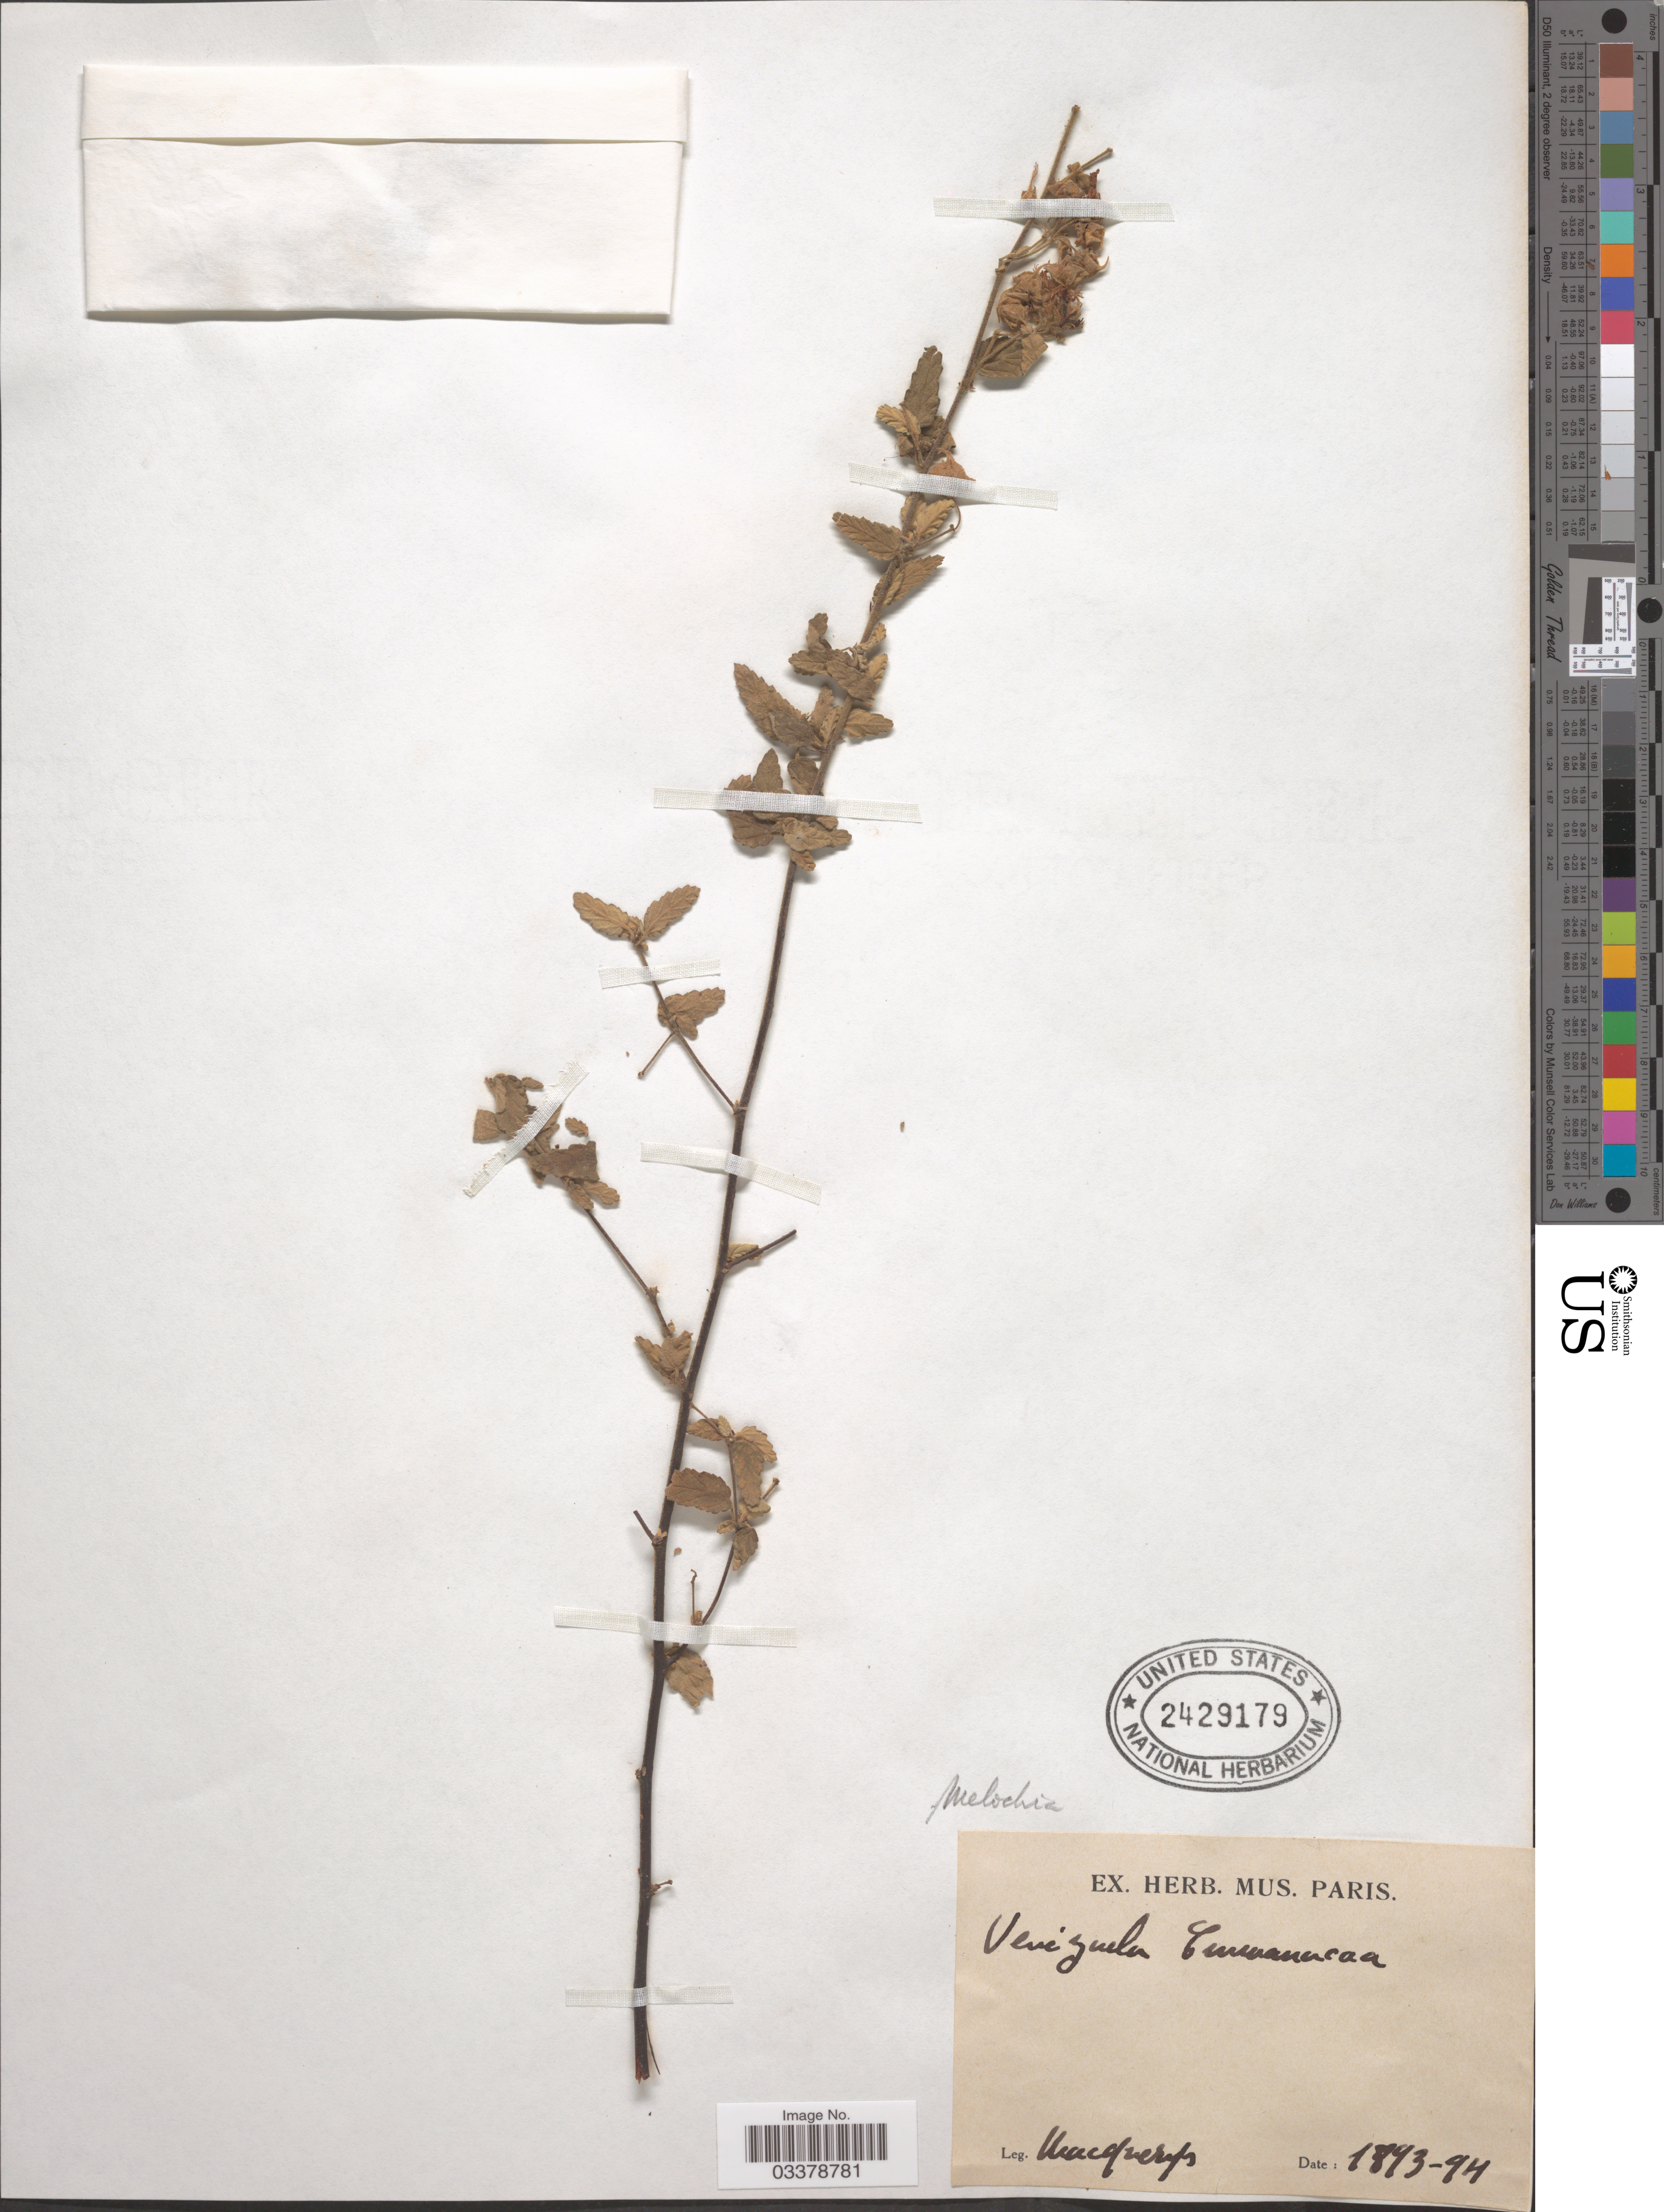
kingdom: Plantae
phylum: Tracheophyta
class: Magnoliopsida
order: Malvales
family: Malvaceae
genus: Melochia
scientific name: Melochia tomentosa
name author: L.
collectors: A. Mocquerys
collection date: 1893/1894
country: Venezuela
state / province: Sucre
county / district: Montes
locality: Cumanacoa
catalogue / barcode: US 2429179